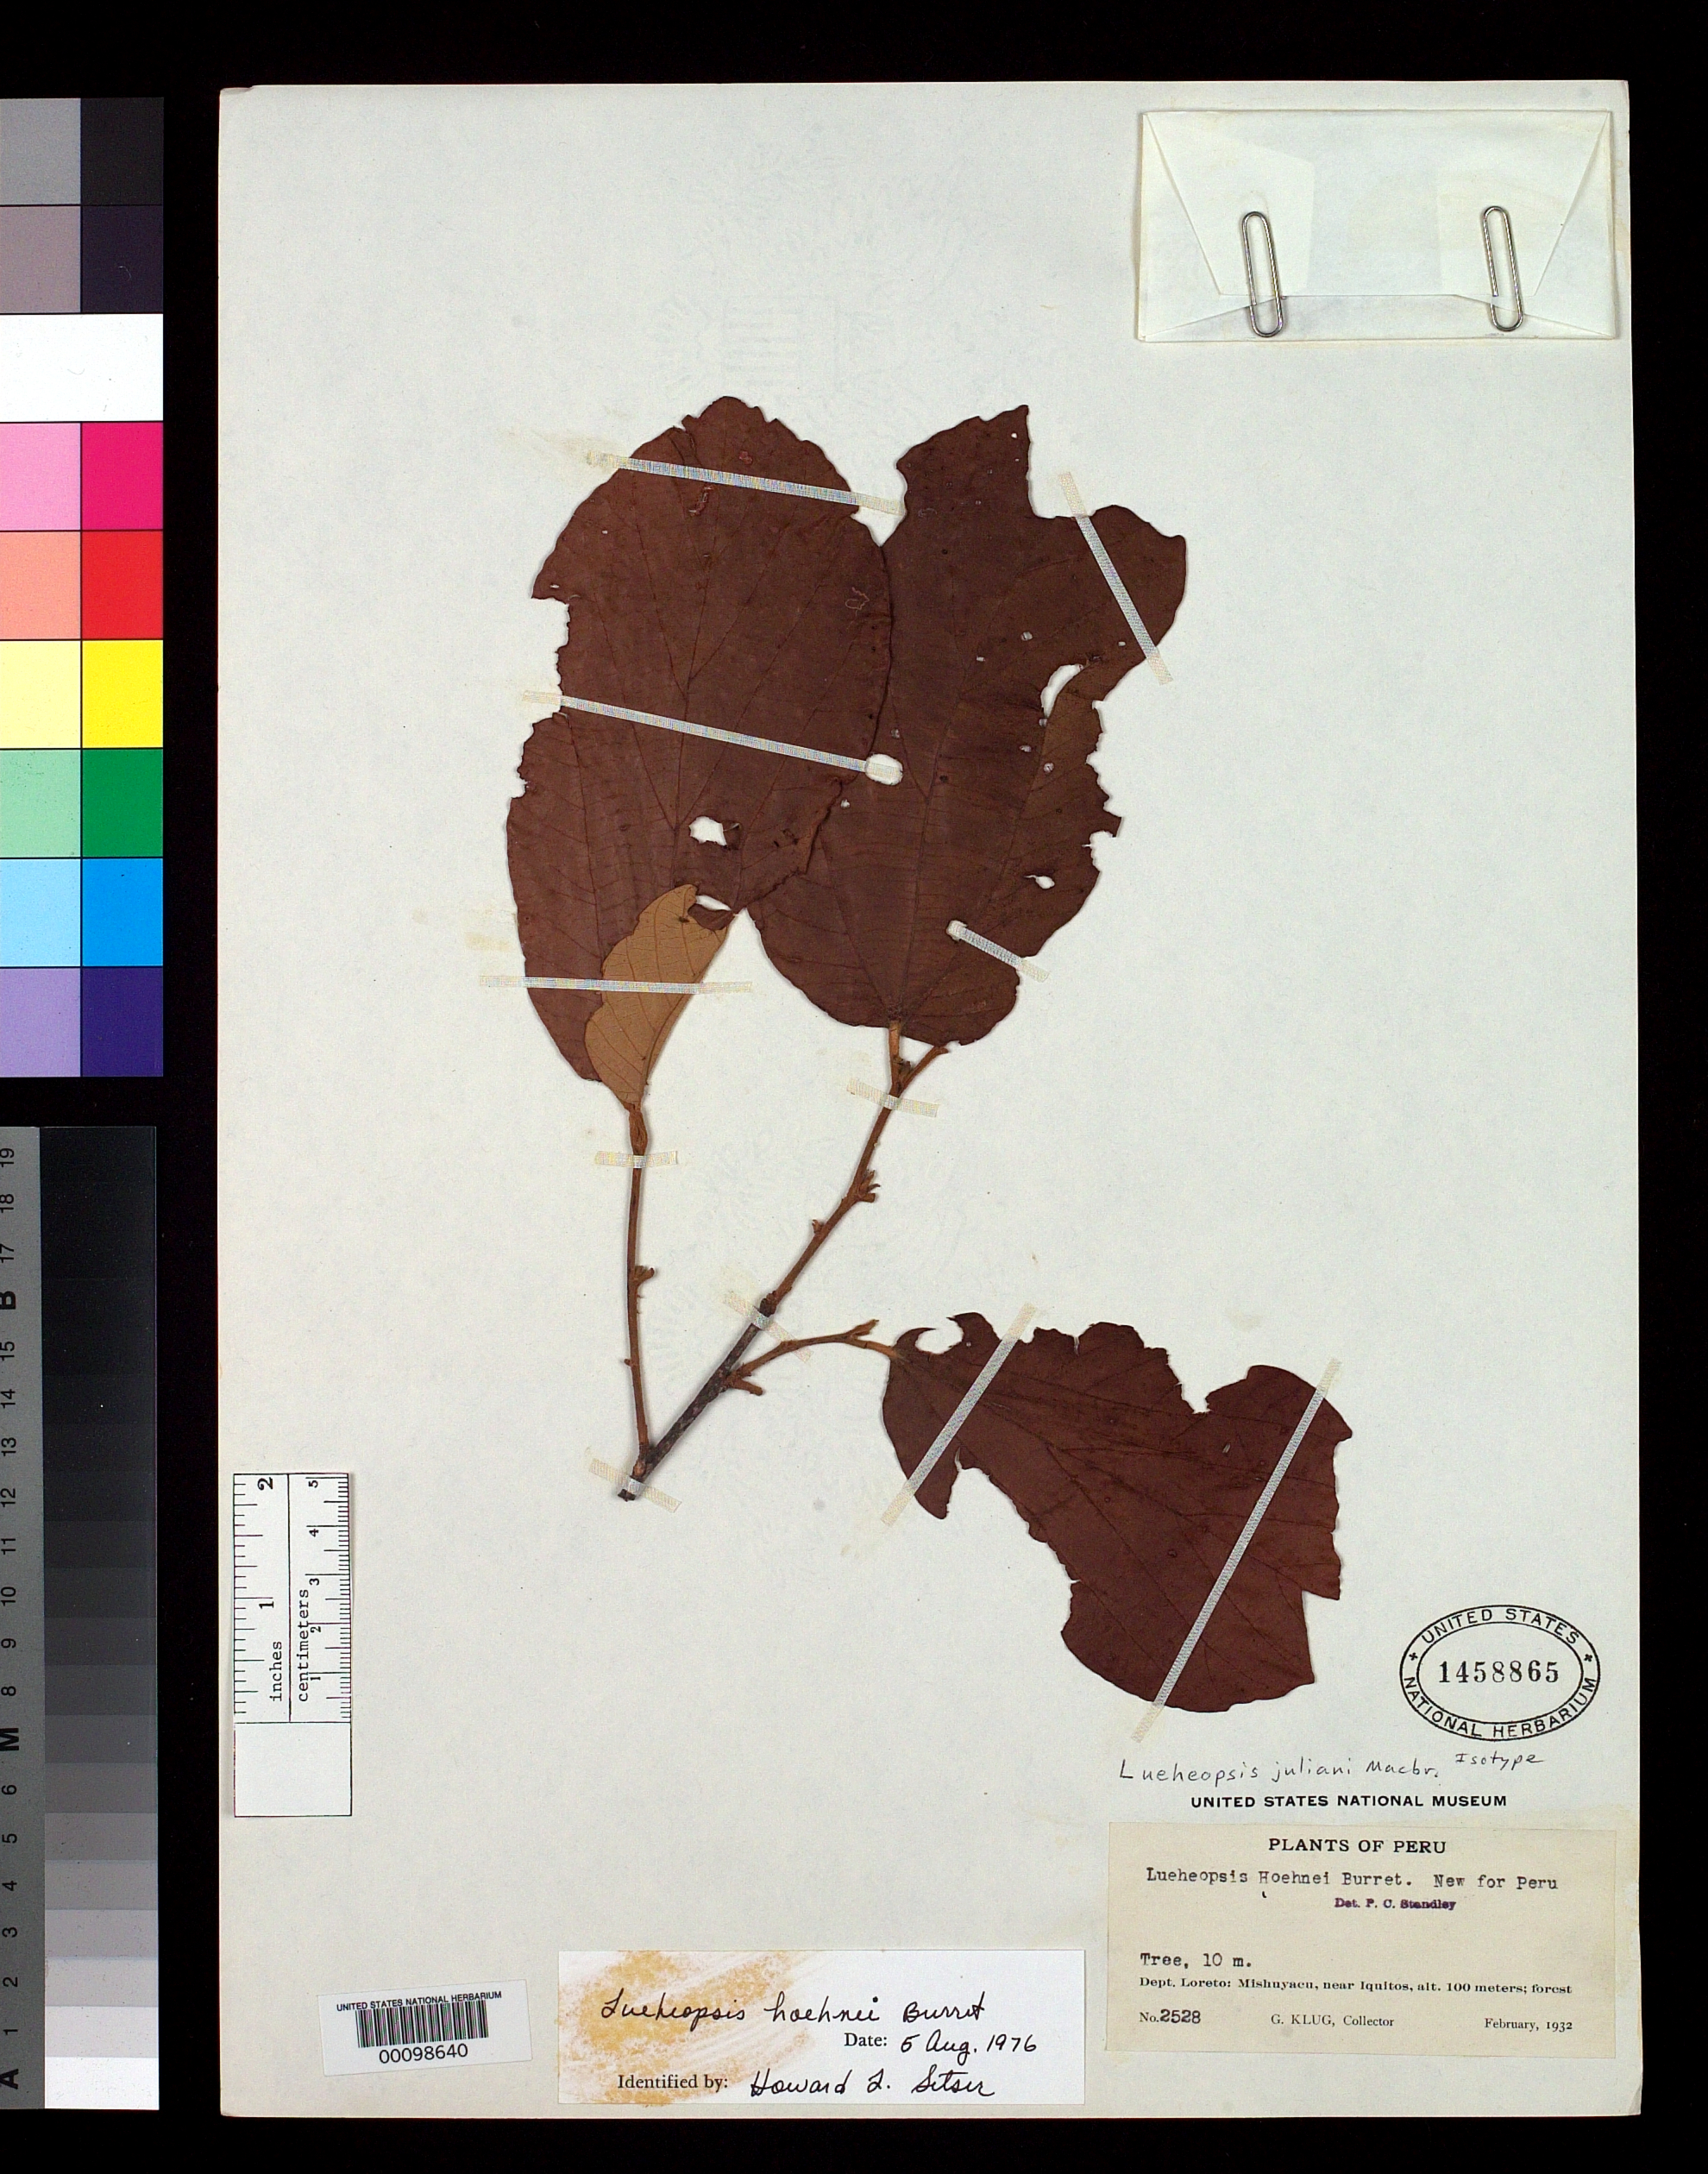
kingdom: Plantae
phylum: Tracheophyta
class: Magnoliopsida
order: Malvales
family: Malvaceae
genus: Lueheopsis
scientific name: Lueheopsis juliani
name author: J.F. Macbr.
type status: Isotype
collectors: G. Klug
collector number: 2528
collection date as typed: Feb 1932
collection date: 1932-02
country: Peru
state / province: Loreto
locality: Mishuyacu, near Iquitos.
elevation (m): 100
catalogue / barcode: US 1458865